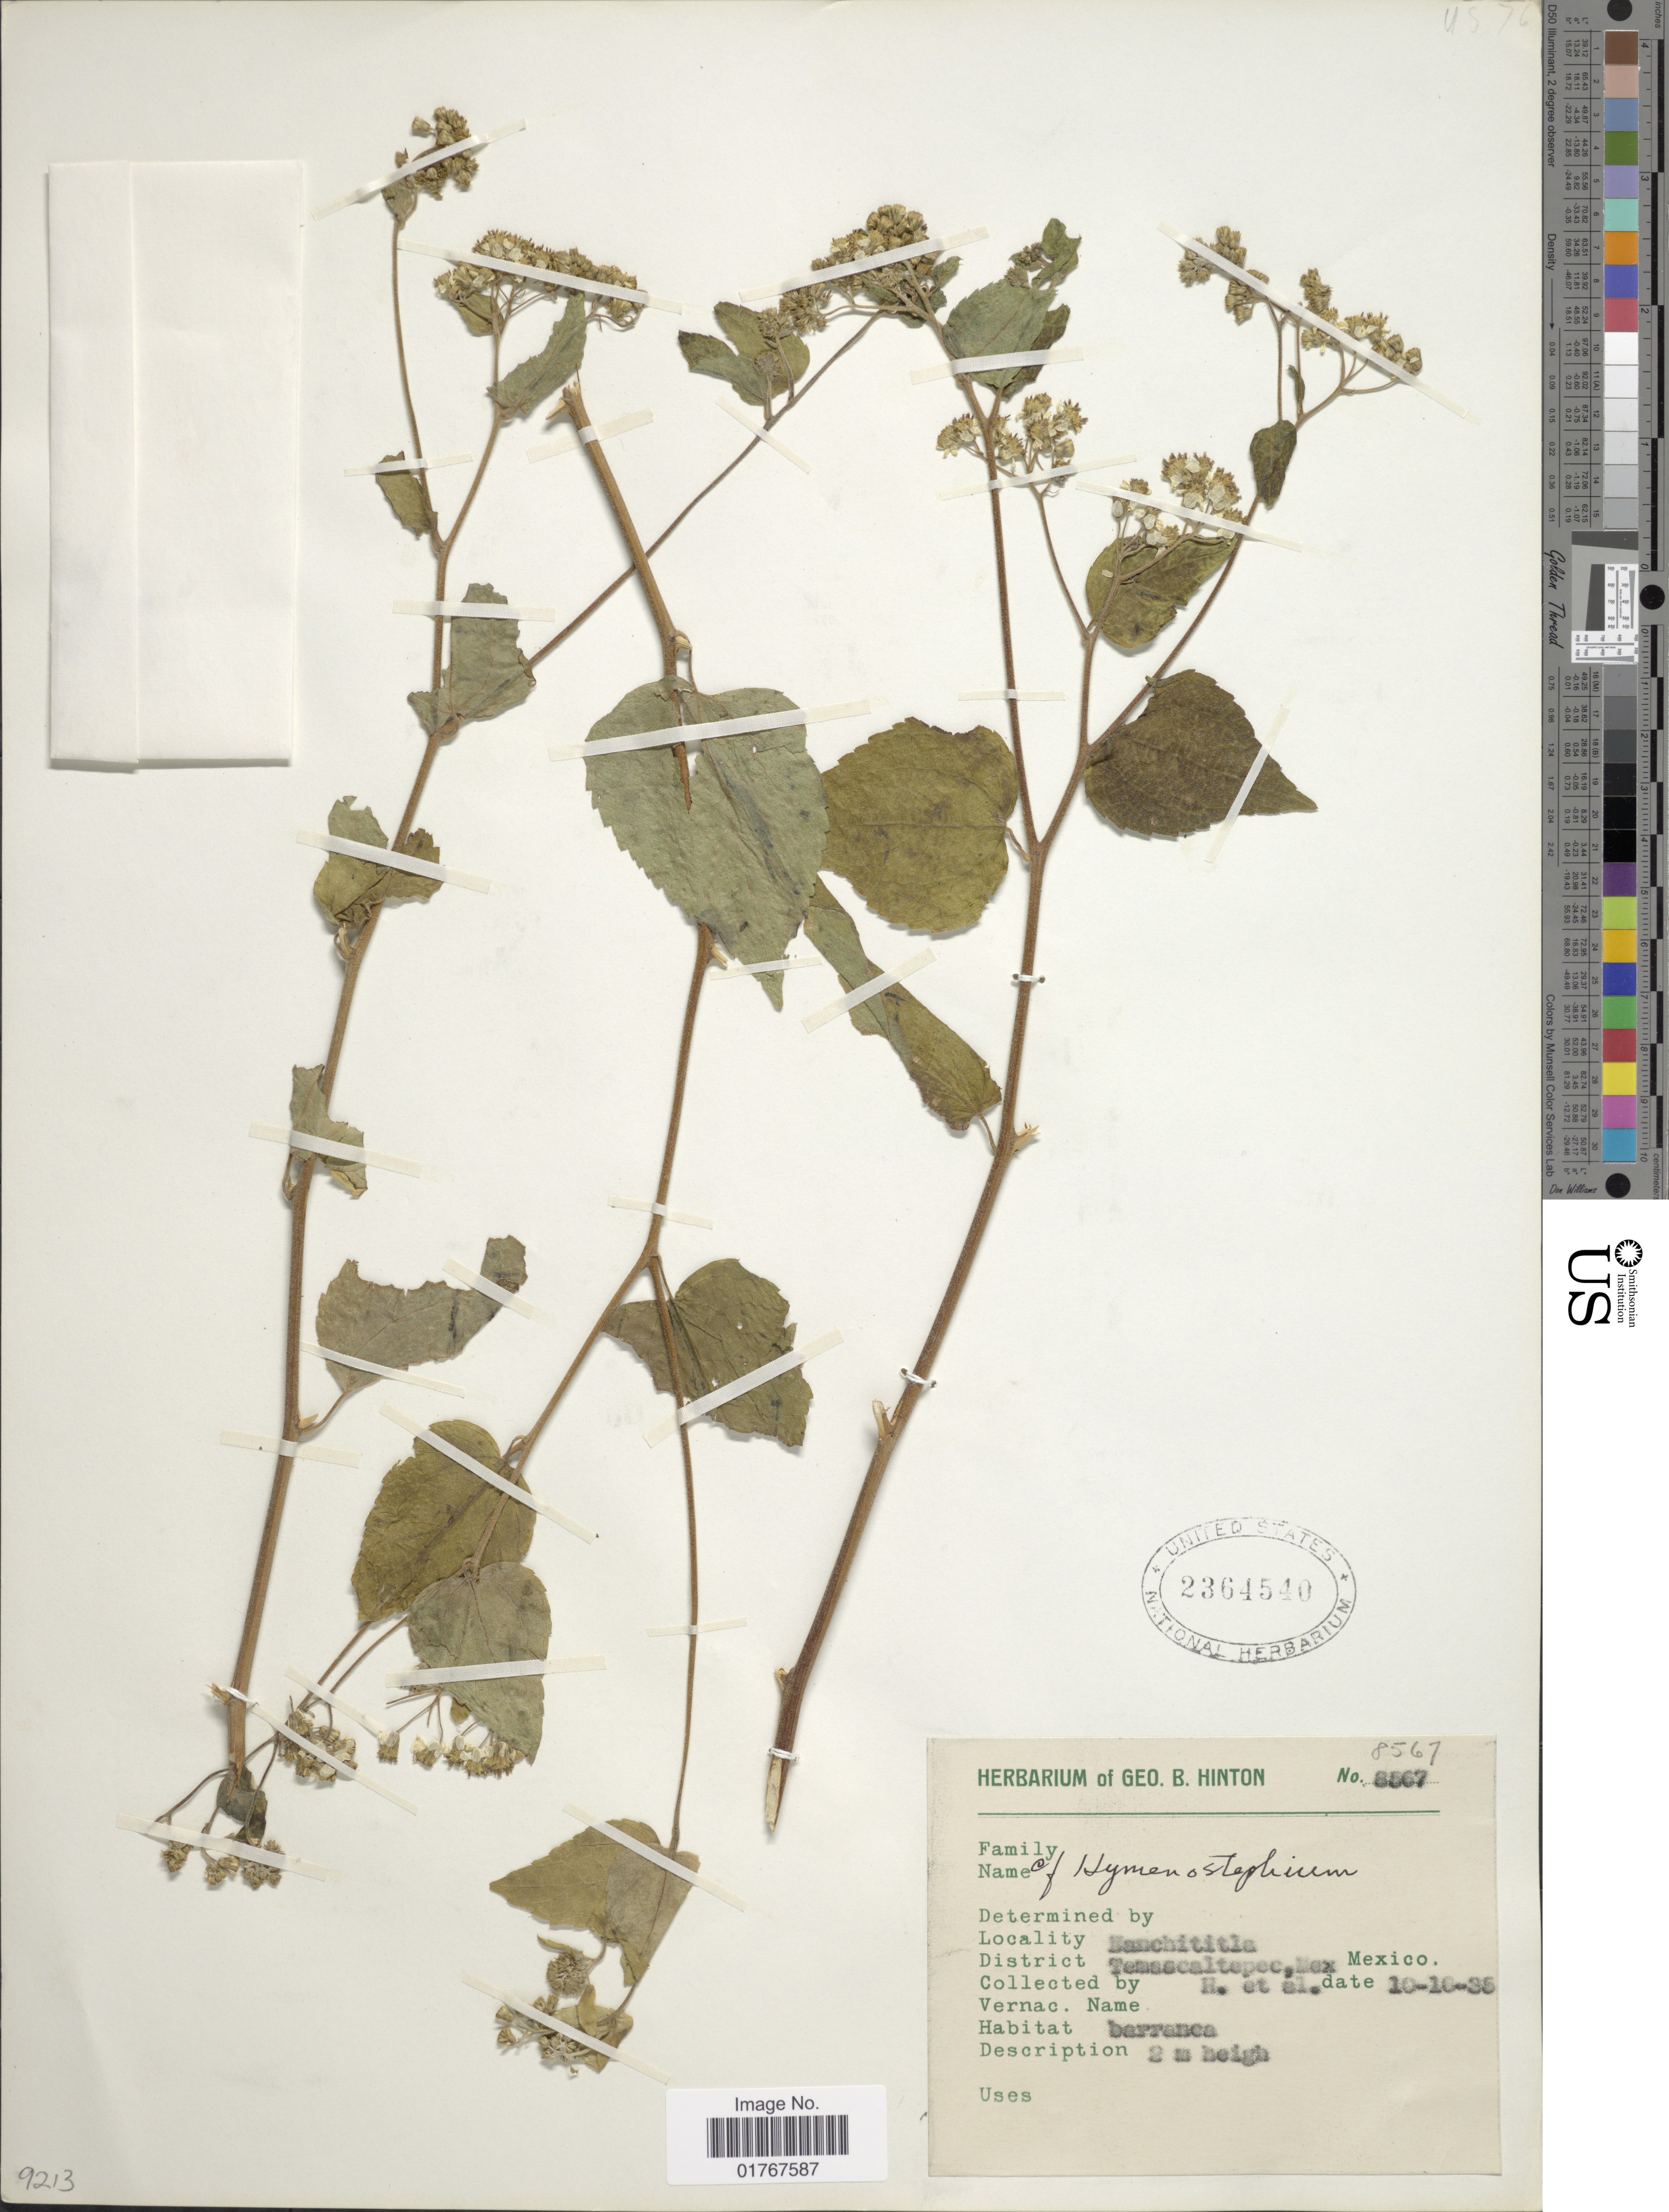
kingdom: Plantae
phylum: Tracheophyta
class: Magnoliopsida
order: Asterales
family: Asteraceae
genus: Viguiera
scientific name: Viguiera cordata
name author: (Hook. & Arn.) D'Arcy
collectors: G. B. Hinton & et al.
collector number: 8567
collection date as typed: Transcribed d/m/y: 16/10/35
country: Mexico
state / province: México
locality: Hanchititla, District Temascaltepec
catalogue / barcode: US 2364540